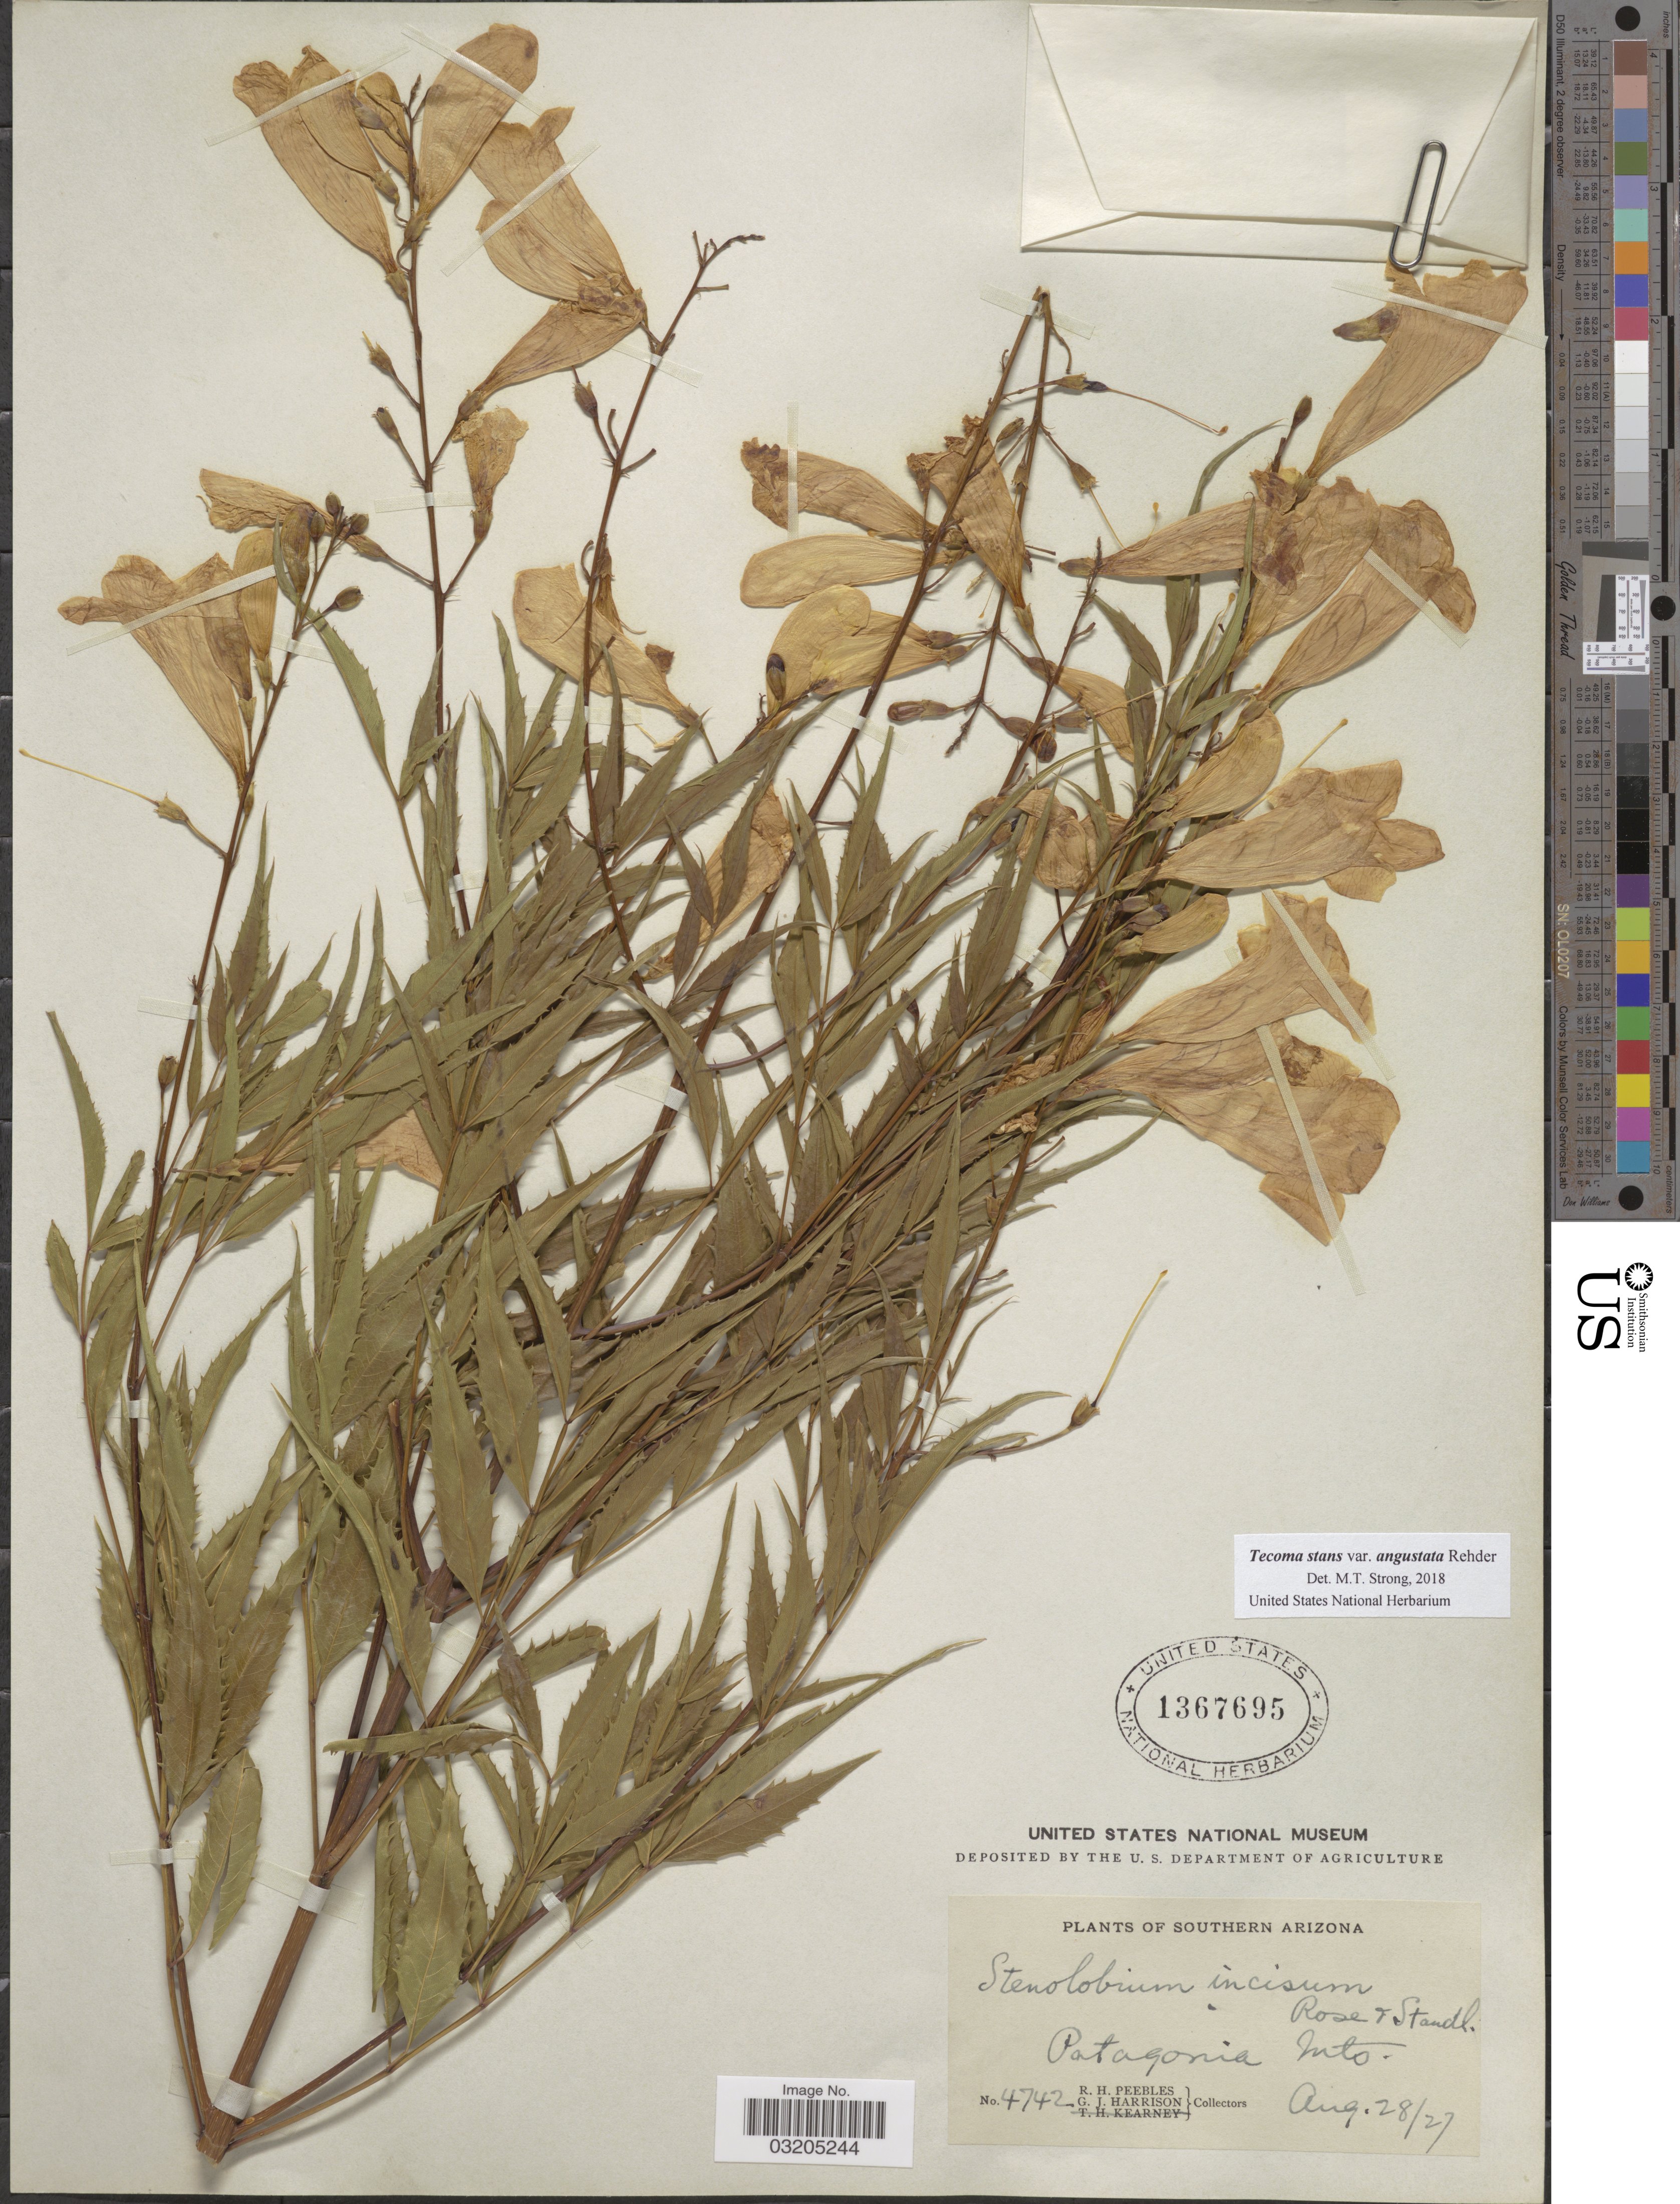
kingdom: Plantae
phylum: Tracheophyta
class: Magnoliopsida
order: Lamiales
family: Bignoniaceae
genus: Tecoma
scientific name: Tecoma stans var. angustata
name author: Rehder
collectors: R. H. Peebles & G. J. Harrison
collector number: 4742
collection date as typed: Transcribed d/m/y: 28/8/27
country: United States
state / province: Arizona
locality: Southern Arizona. Patagonia Mts.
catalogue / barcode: US 1367695